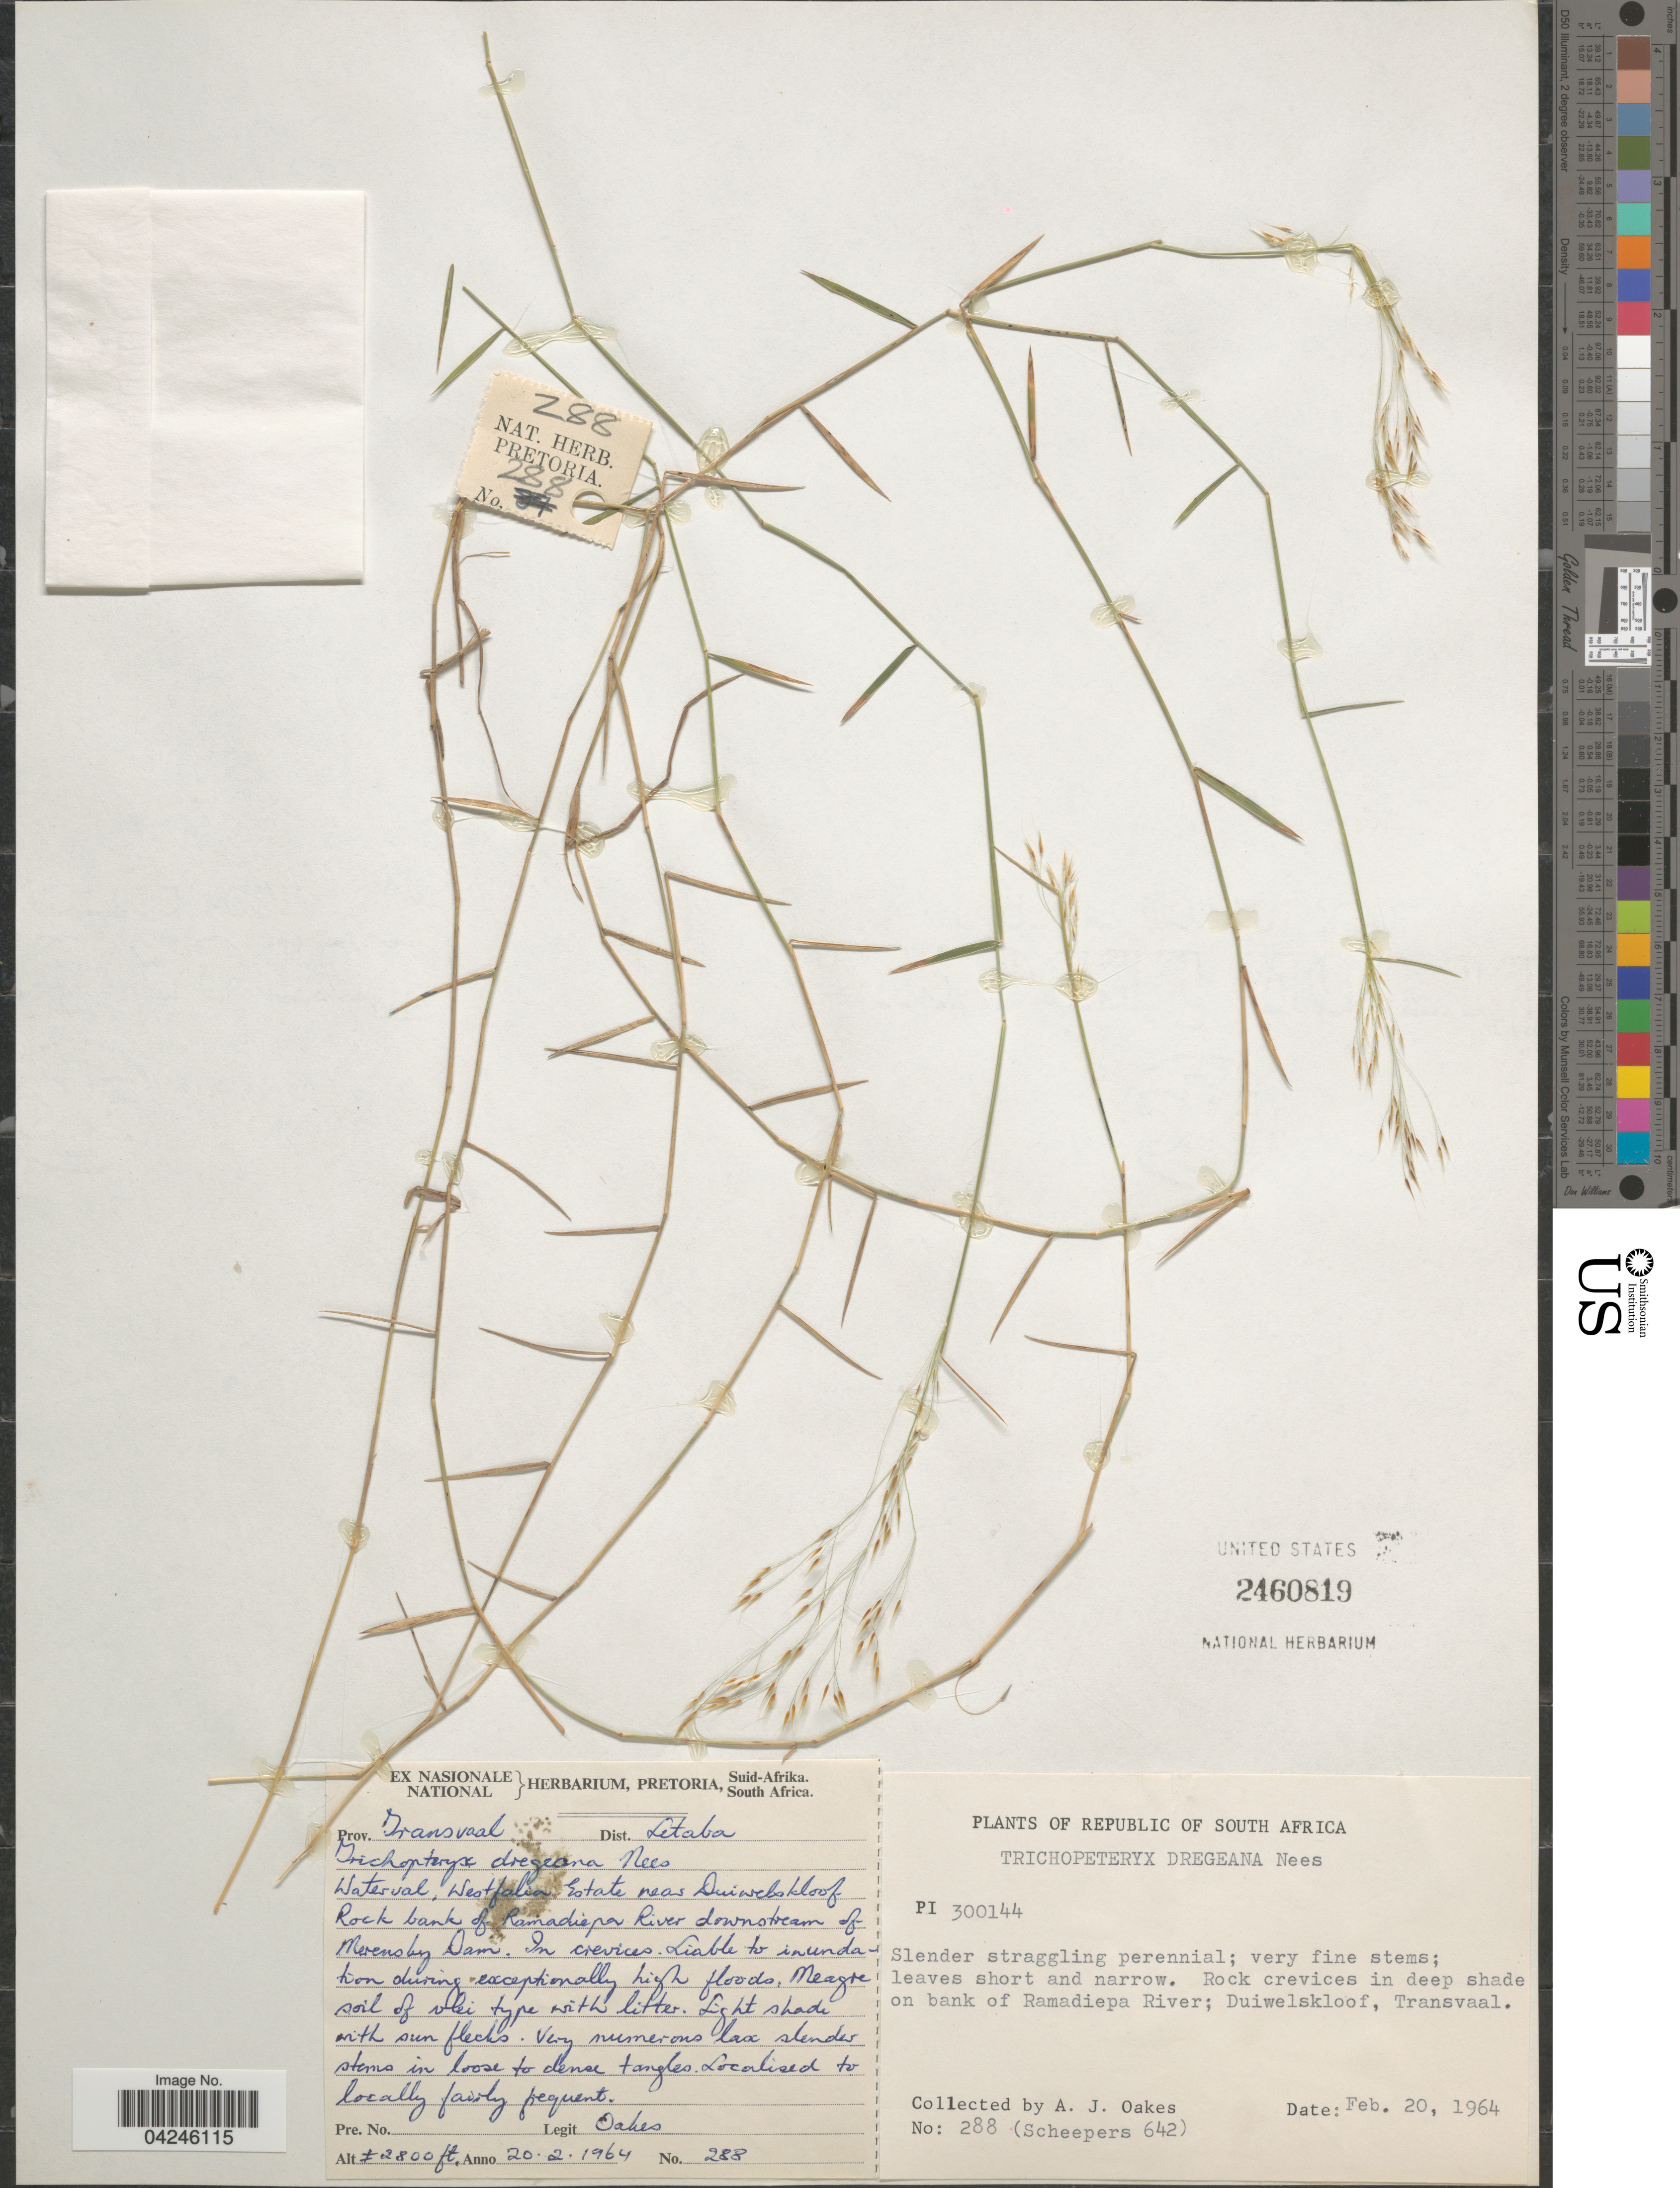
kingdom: Plantae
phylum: Tracheophyta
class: Liliopsida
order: Poales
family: Poaceae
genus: Trichopteryx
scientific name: Trichopteryx dregeana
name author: Nees ex Lindl.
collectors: A. Oakes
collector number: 288/642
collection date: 1964-02-20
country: South Africa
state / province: Limpopo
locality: Rock crevices in deep shade on bank of Ramadiepa River; Duiwelskloof, Prov. Transvaal. Dist. Letaba. Waterval, Westfalia Estate near Duivelskloof. Rock bank of Ramadiepa River downstream of Merensby Dam.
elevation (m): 853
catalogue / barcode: US 2460819